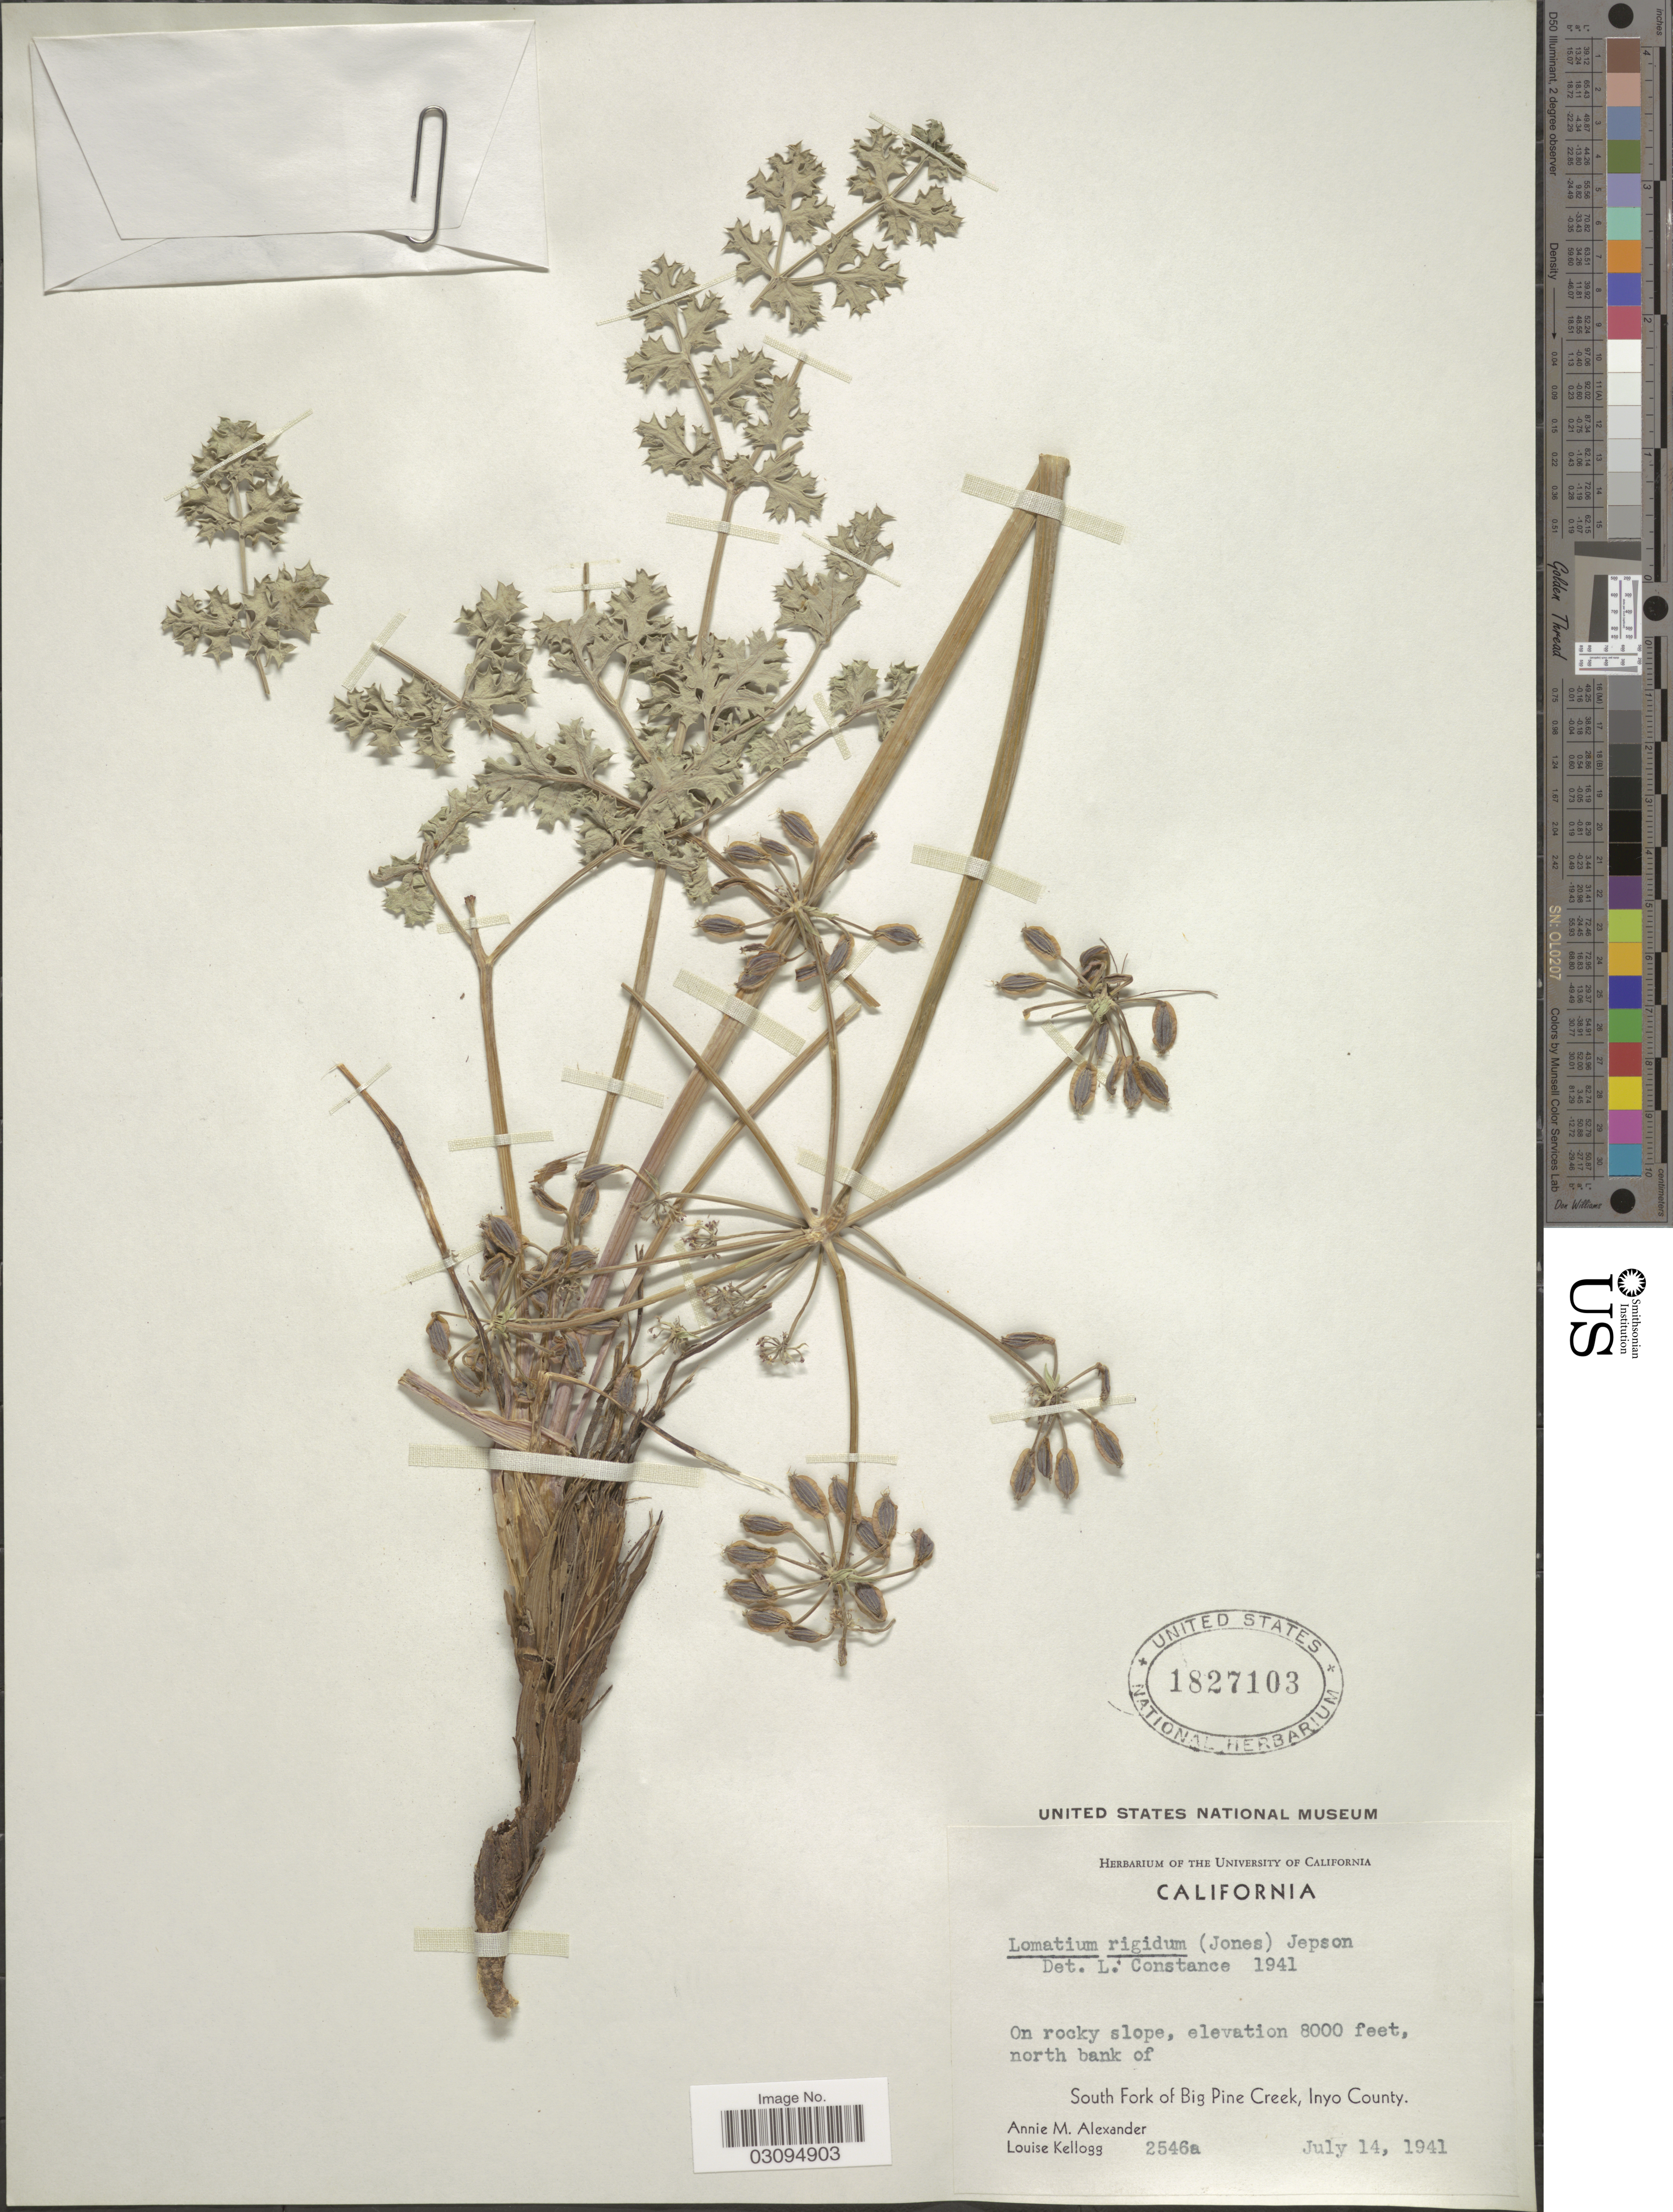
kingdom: Plantae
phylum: Tracheophyta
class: Magnoliopsida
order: Apiales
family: Apiaceae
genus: Lomatium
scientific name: Lomatium rigidum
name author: (M.E. Jones) Jeps.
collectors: A. M. Alexander & L. Kellogg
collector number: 2546a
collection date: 1941-07-14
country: United States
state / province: California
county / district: Inyo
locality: North bank of South Fork of Big Pine Creek, Inyo County.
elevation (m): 2438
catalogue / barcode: US 1827103